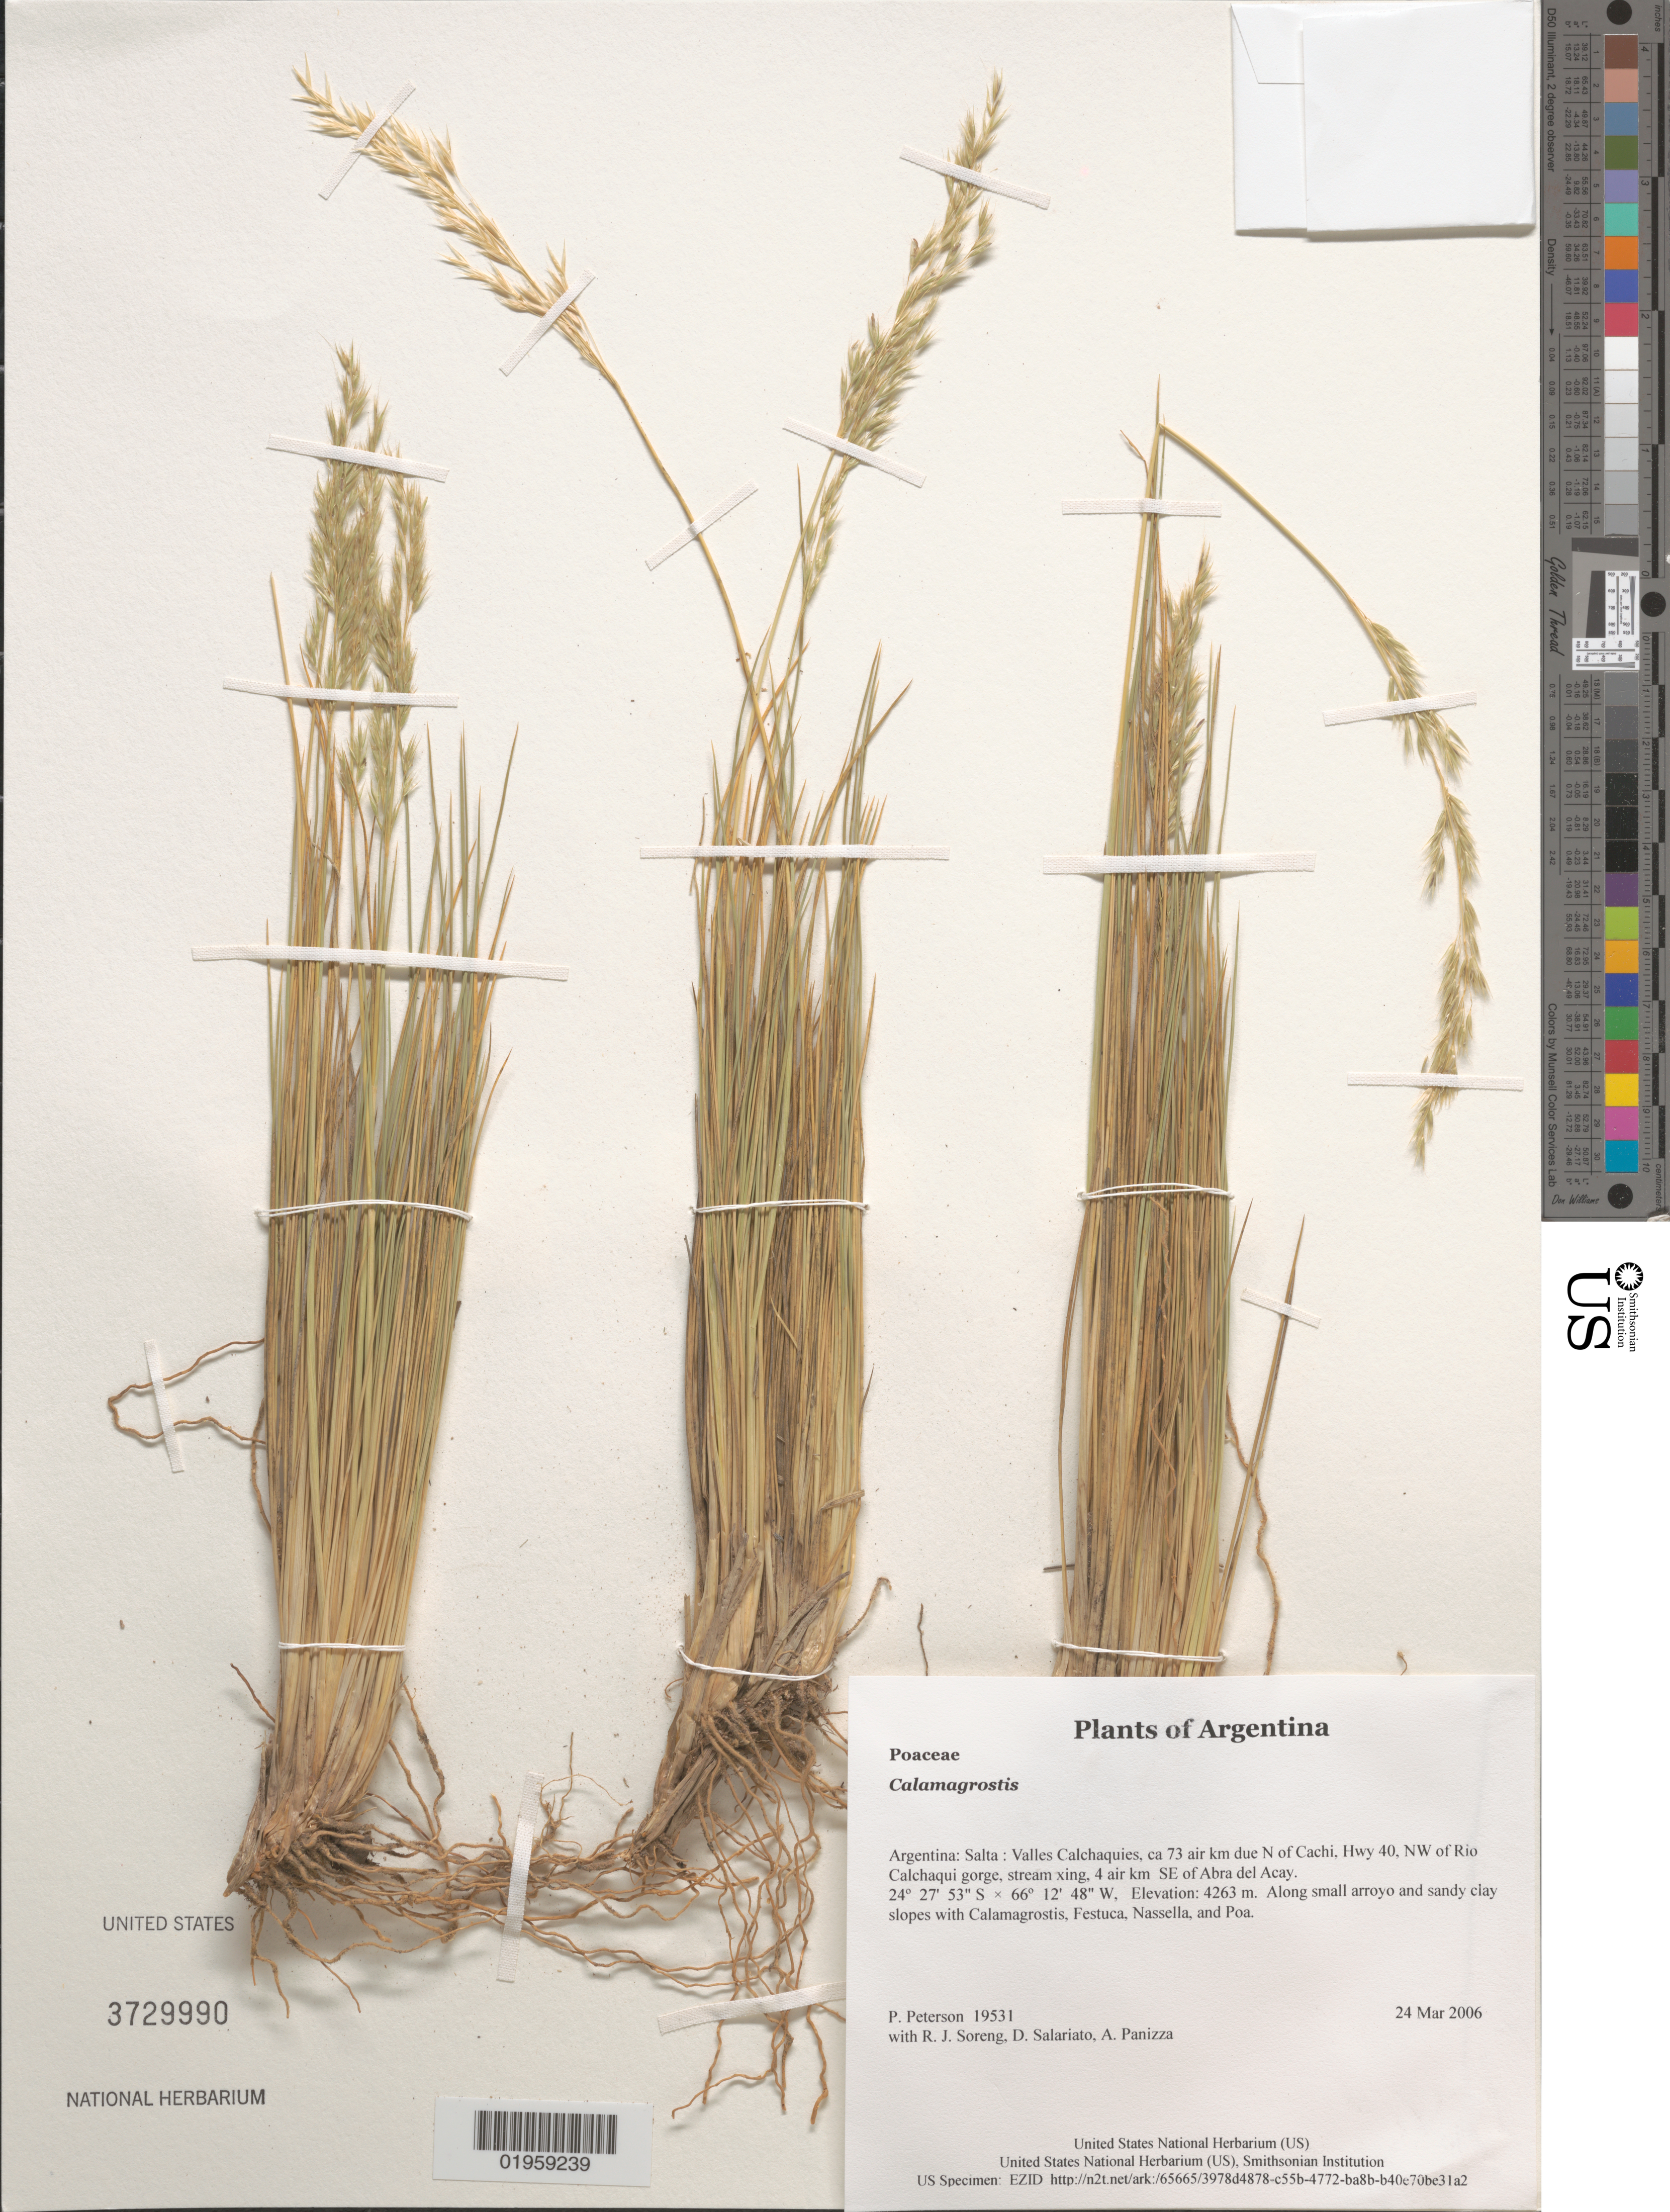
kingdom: Plantae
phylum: Tracheophyta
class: Liliopsida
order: Poales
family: Poaceae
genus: Calamagrostis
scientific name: Calamagrostis sp.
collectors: P. M. Peterson, R. J. Soreng, D. Salariato & A. Panizza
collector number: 19531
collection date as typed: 24 Mar 2006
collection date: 2006-03-24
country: Argentina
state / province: Salta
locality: Valles Calchaquies, ca 73 air km due N of Cachi, Hwy 40, NW of Rio Calchaqui gorge, stream xing, 4 air km SE of Abra del Acay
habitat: Along small arroyo and sandy clay slopes with Calamagrostis, Festuca, Nassella, and Poa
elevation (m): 4263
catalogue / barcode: US 3729990